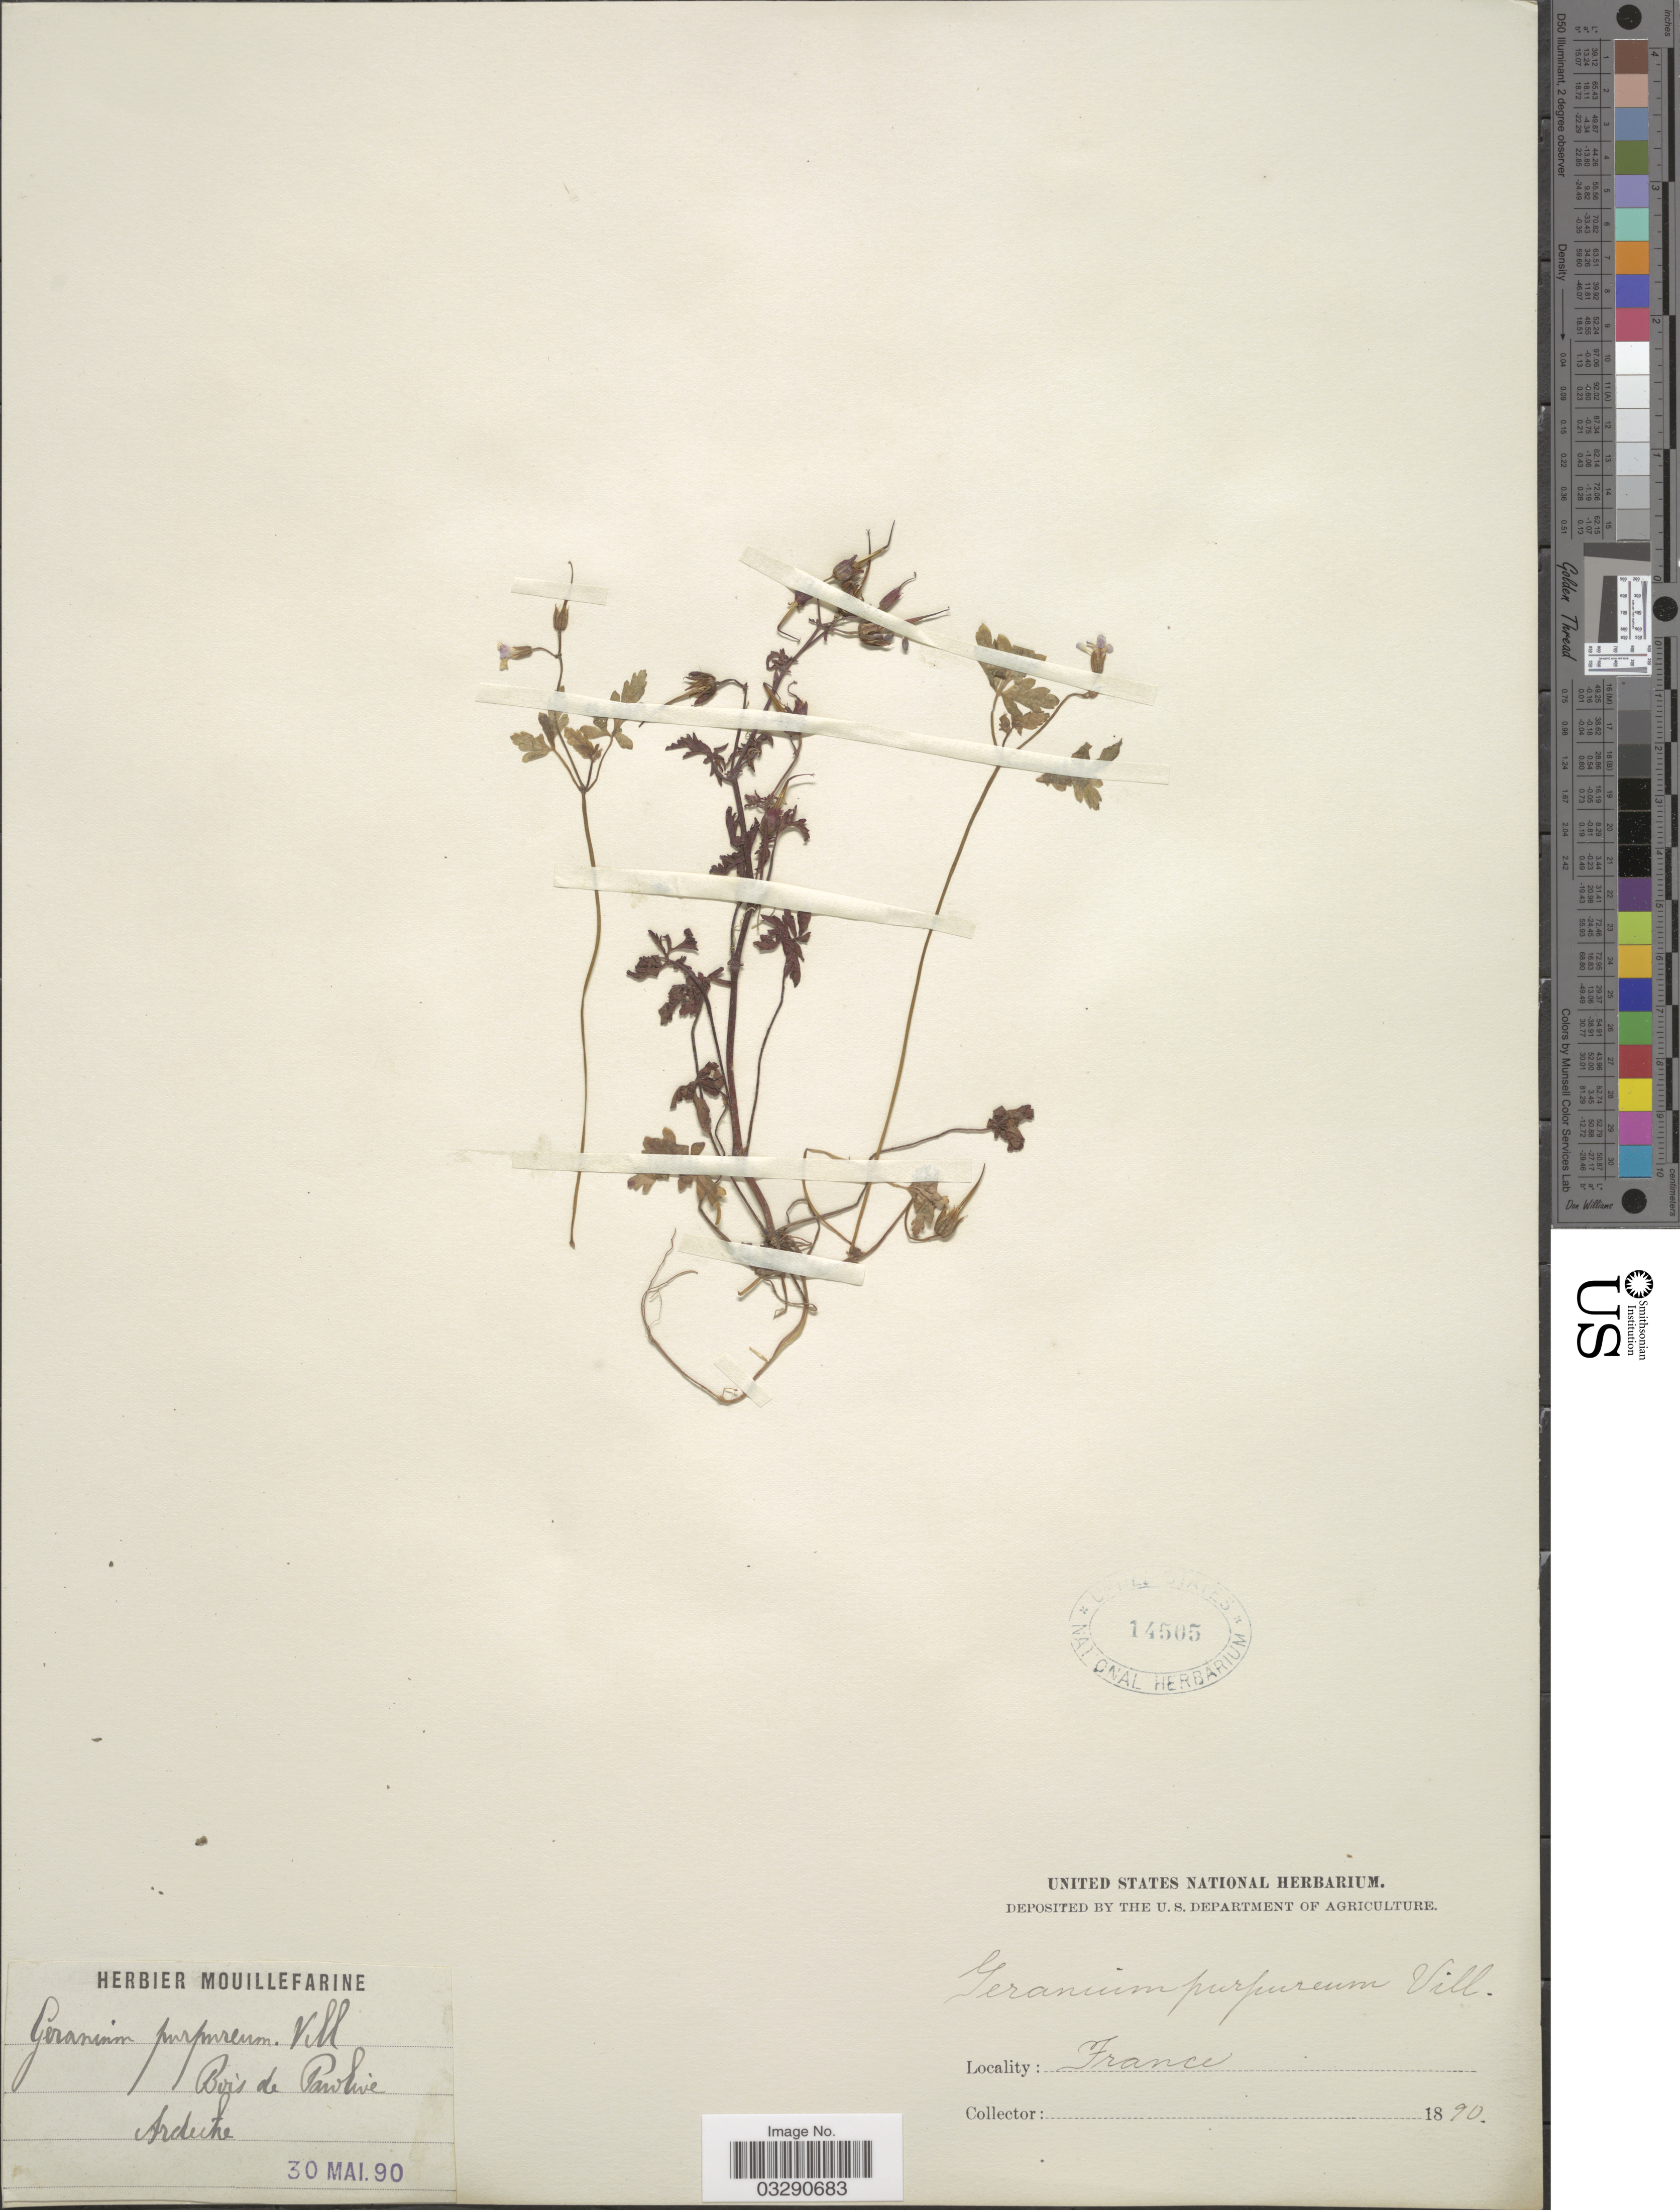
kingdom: Plantae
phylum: Tracheophyta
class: Magnoliopsida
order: Geraniales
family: Geraniaceae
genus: Geranium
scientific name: Geranium purpureum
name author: Vill.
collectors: ex herb. Mouillefarine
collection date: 1890-05-30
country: France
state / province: Auvergne-Rhône-Alpes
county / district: Ardèche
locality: Bois de Paiolive, Ardèche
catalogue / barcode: US 14505